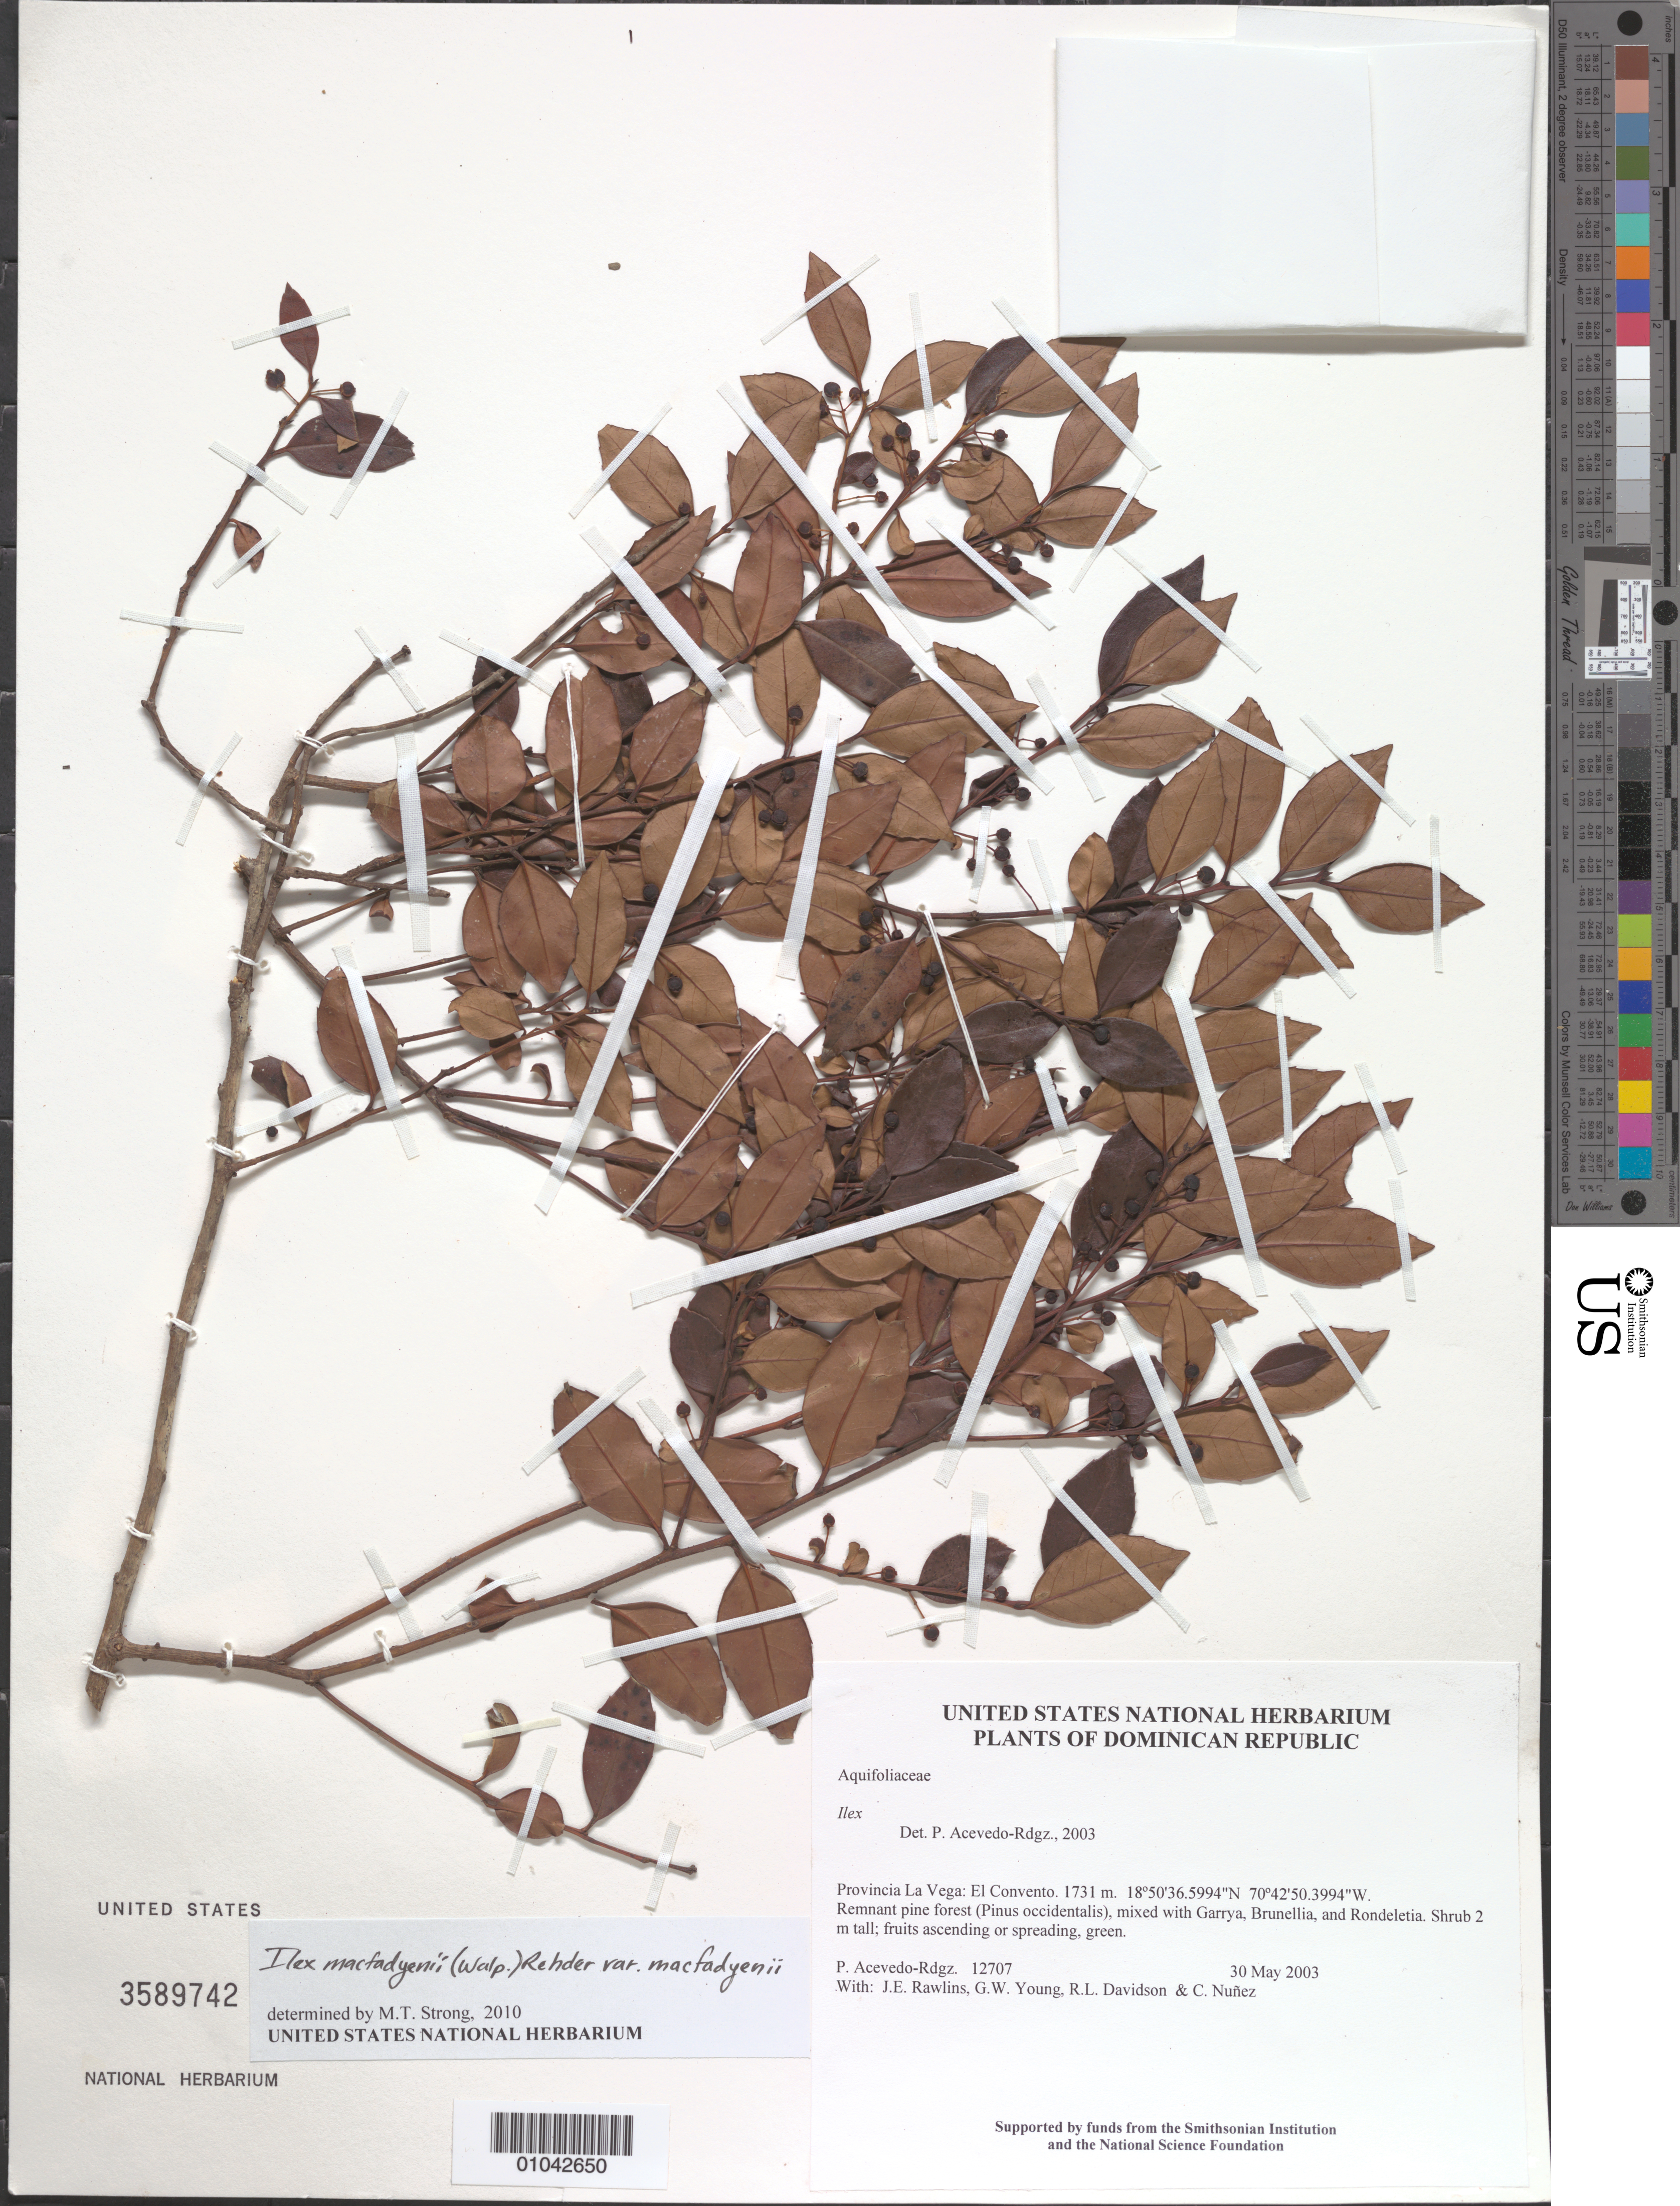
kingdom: Plantae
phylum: Tracheophyta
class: Magnoliopsida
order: Aquifoliales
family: Aquifoliaceae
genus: Ilex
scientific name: Ilex macfadyenii var. macfadyenii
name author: (Walp.) Rehder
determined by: Strong, M. T., (US), Smithsonian Institution - National Museum of Natural History (UNITED STATES)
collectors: P. Acevedo-Rodr., J. Rawlins, G. Young, R. Davidson & C. Nunez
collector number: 12707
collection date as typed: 30 May 2003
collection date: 2003-05-30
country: Dominican Republic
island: Hispaniola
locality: Provincia La Vega: El Convento.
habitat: Remnant pine forest (Pinus occidentalis), mixed with Garrya, Brunellia, and Rondeletia.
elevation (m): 1731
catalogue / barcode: US 3589742